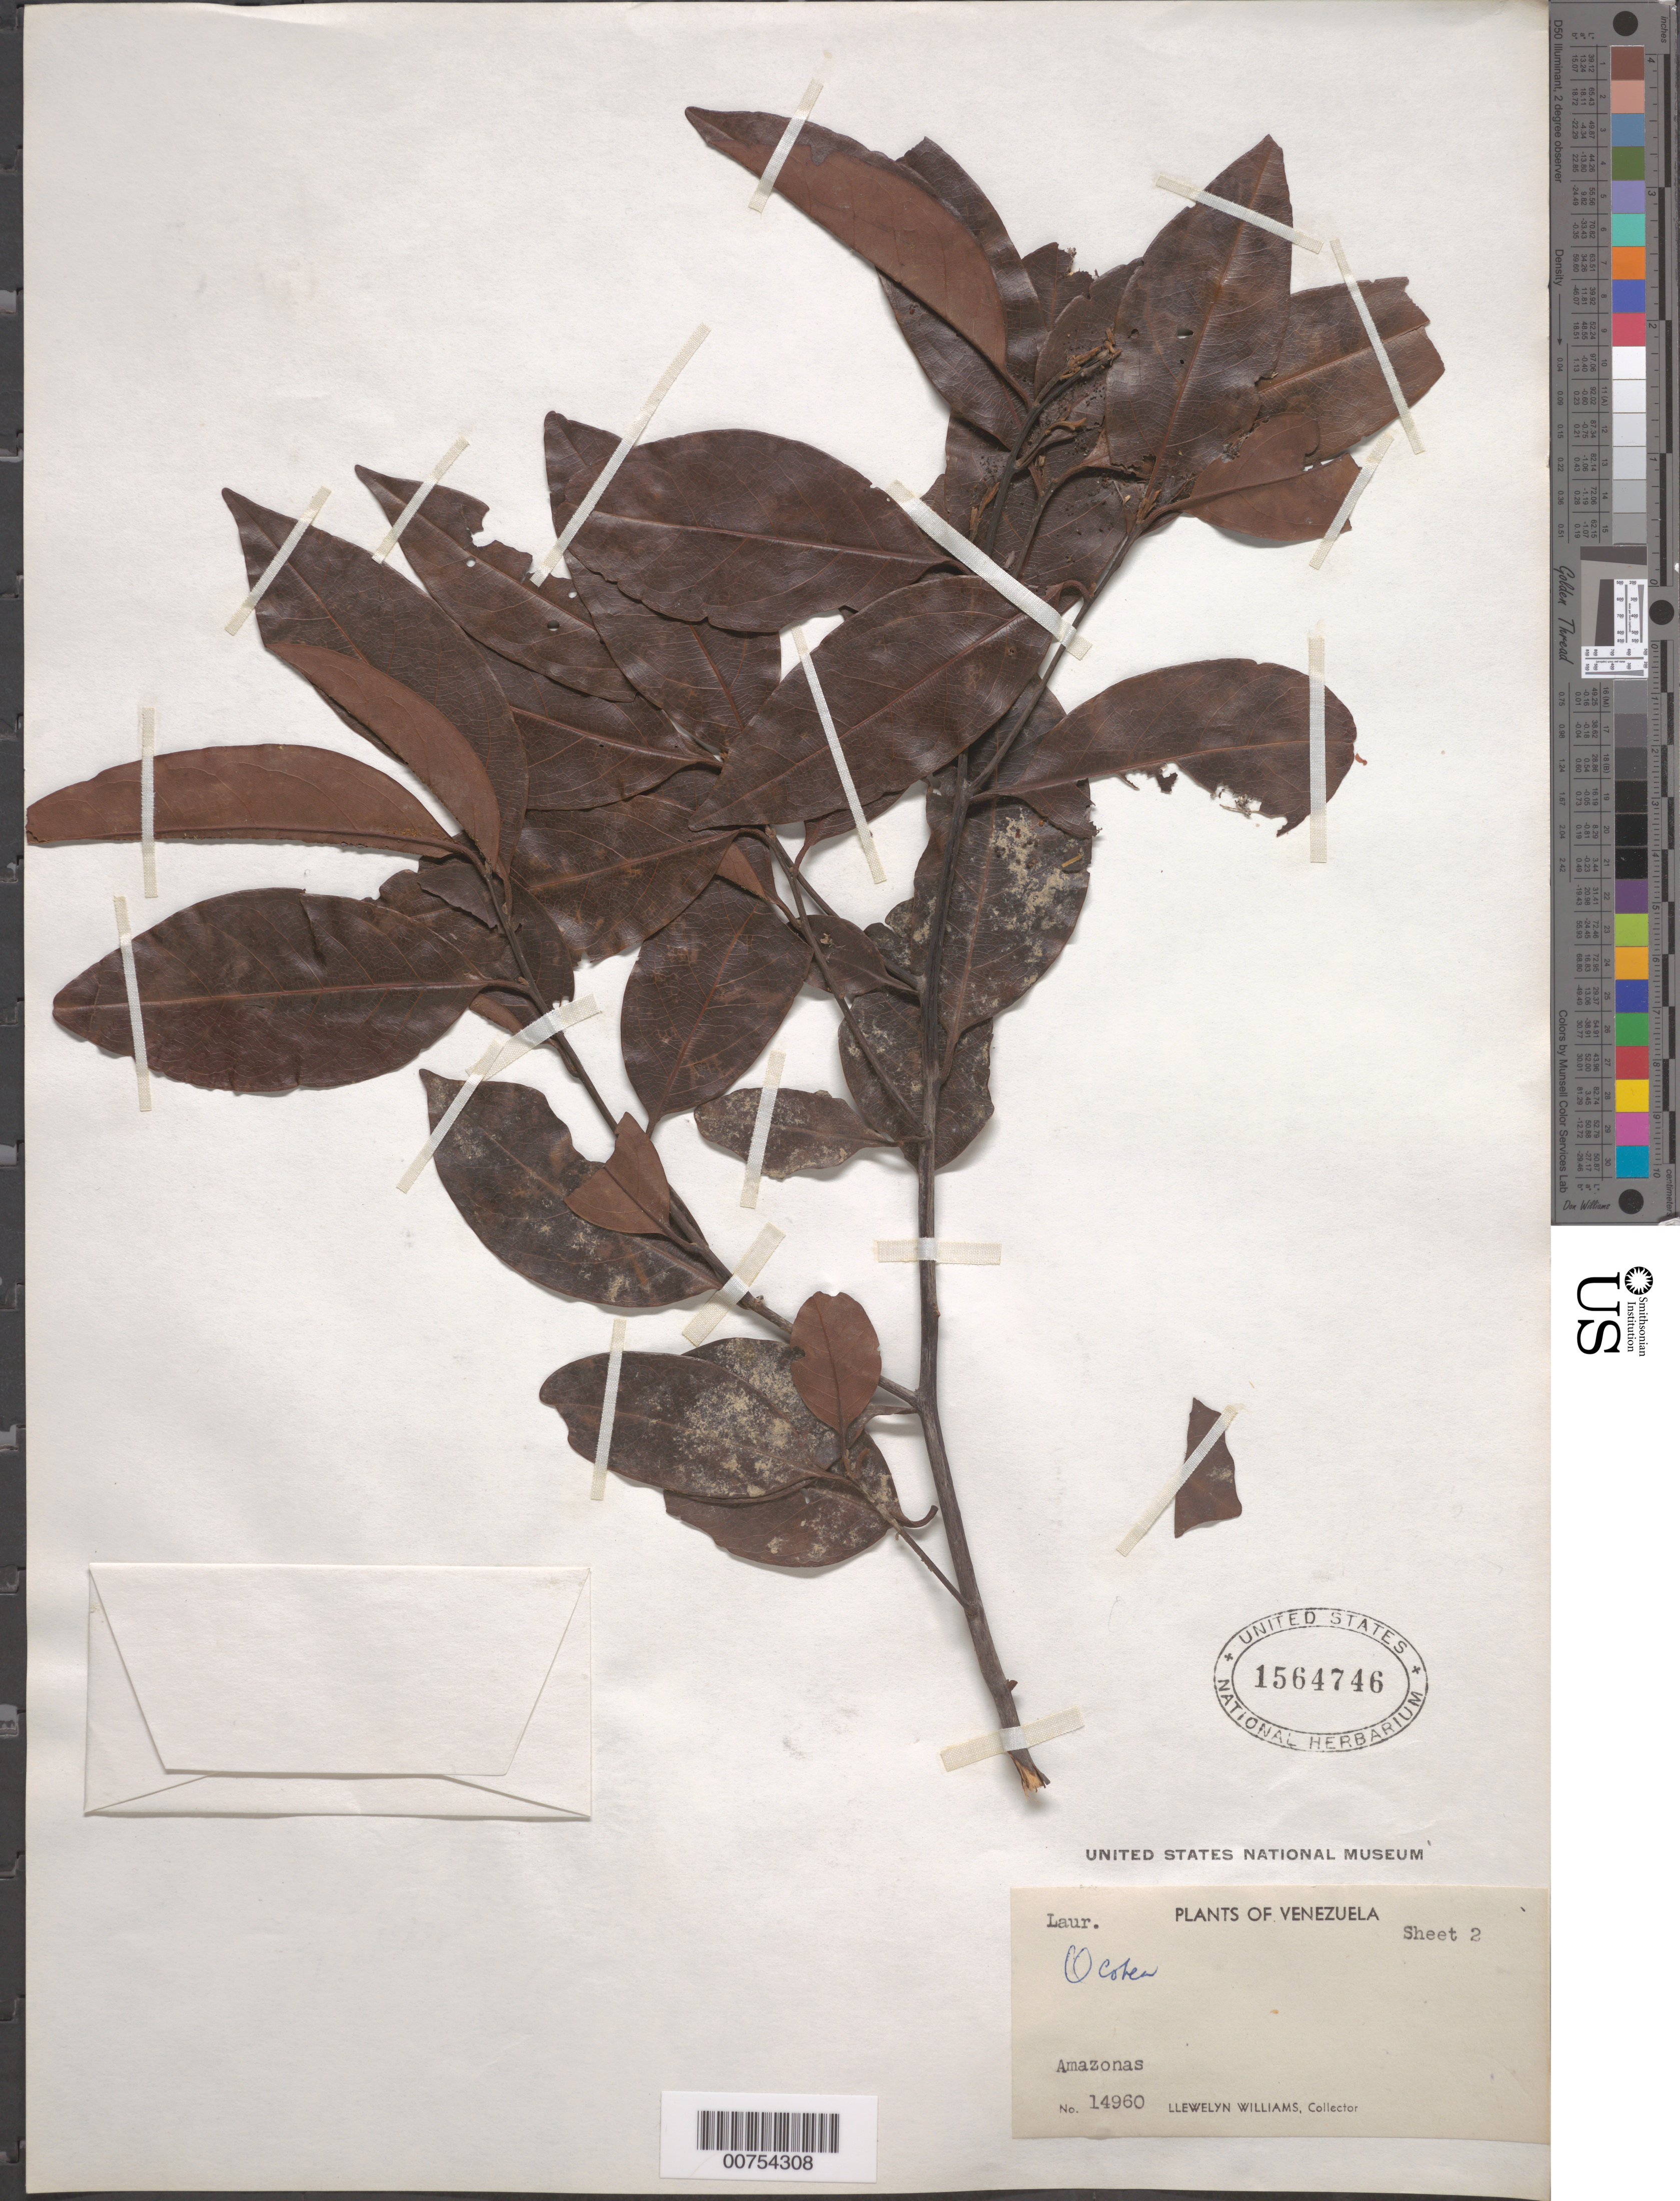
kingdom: Plantae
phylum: Tracheophyta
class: Magnoliopsida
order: Laurales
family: Lauraceae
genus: Ocotea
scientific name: Ocotea sp.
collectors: Ll. Williams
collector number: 14960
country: Venezuela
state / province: Amazonas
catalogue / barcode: US 1564746